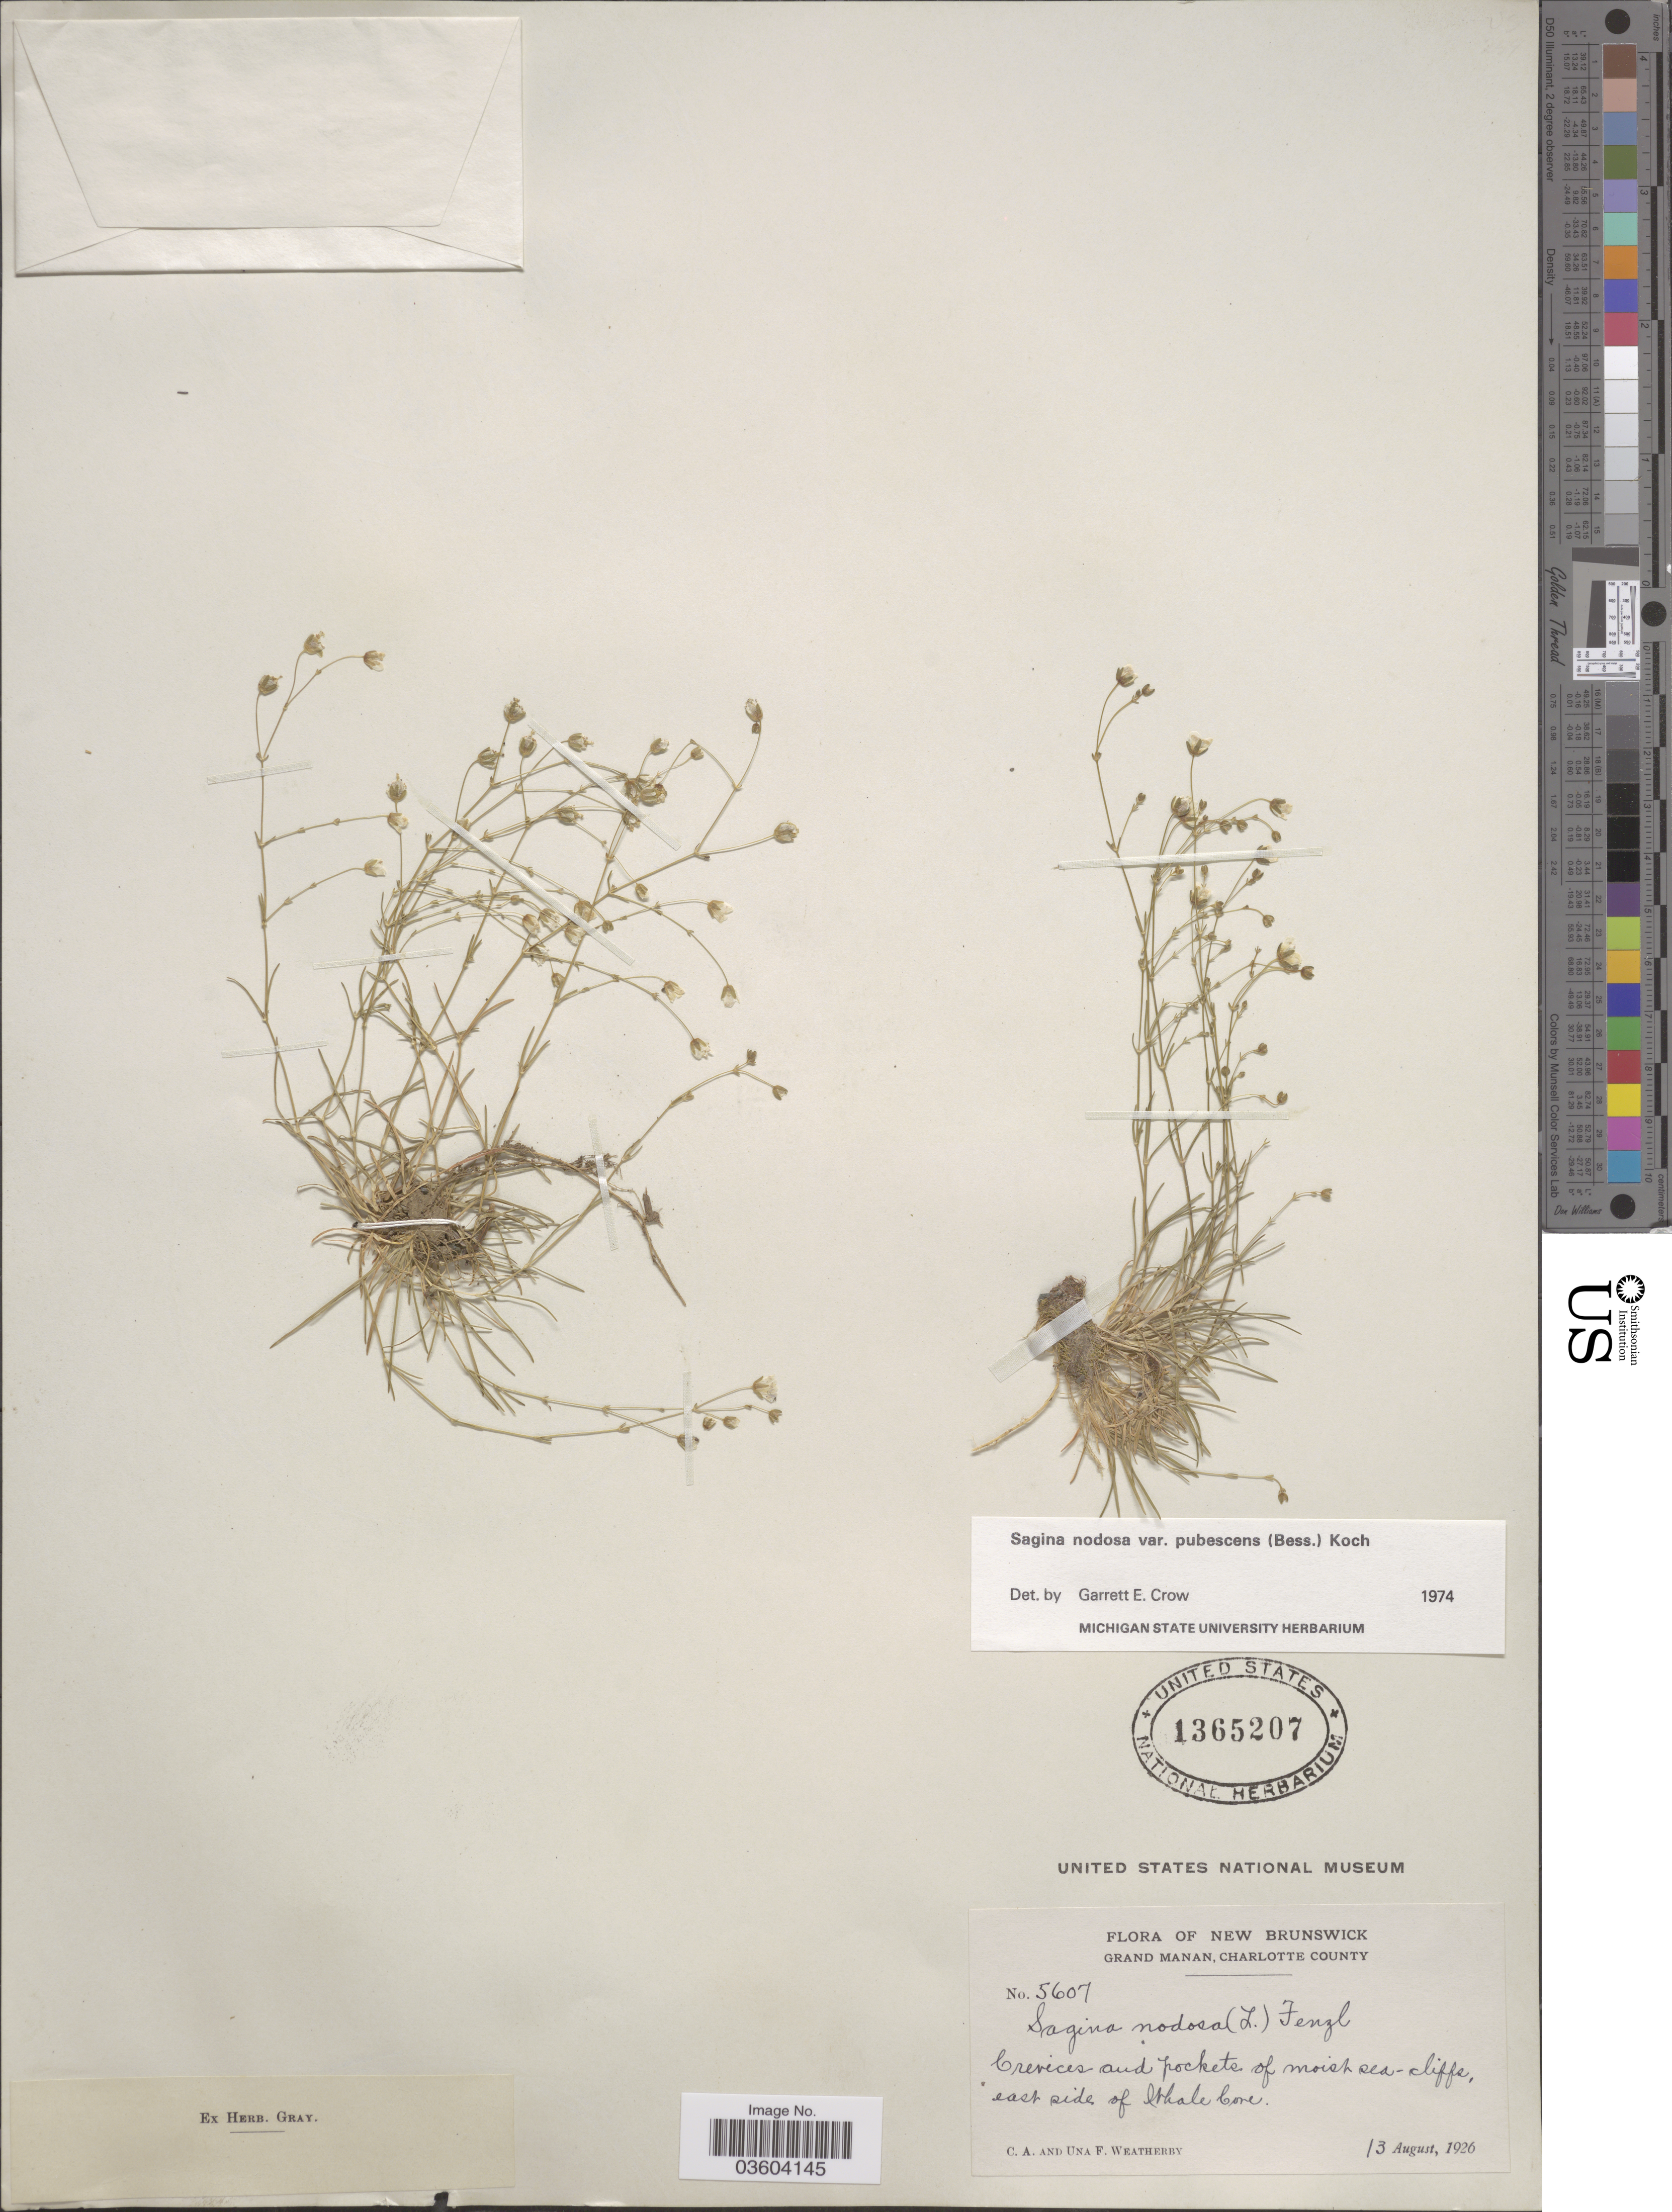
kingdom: Plantae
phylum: Tracheophyta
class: Magnoliopsida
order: Caryophyllales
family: Caryophyllaceae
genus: Sagina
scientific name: Sagina nodosa var. pubescens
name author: Mert. & W.D.J. Koch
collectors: C. A. Weatherby & U. Weatherby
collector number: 5607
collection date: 1926-08-13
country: Canada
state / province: New Brunswick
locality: Grand Manan, Charlotte County. Crevices and pockets of moist sea-cliffs, east side of Whale Cove.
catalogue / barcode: US 1365207